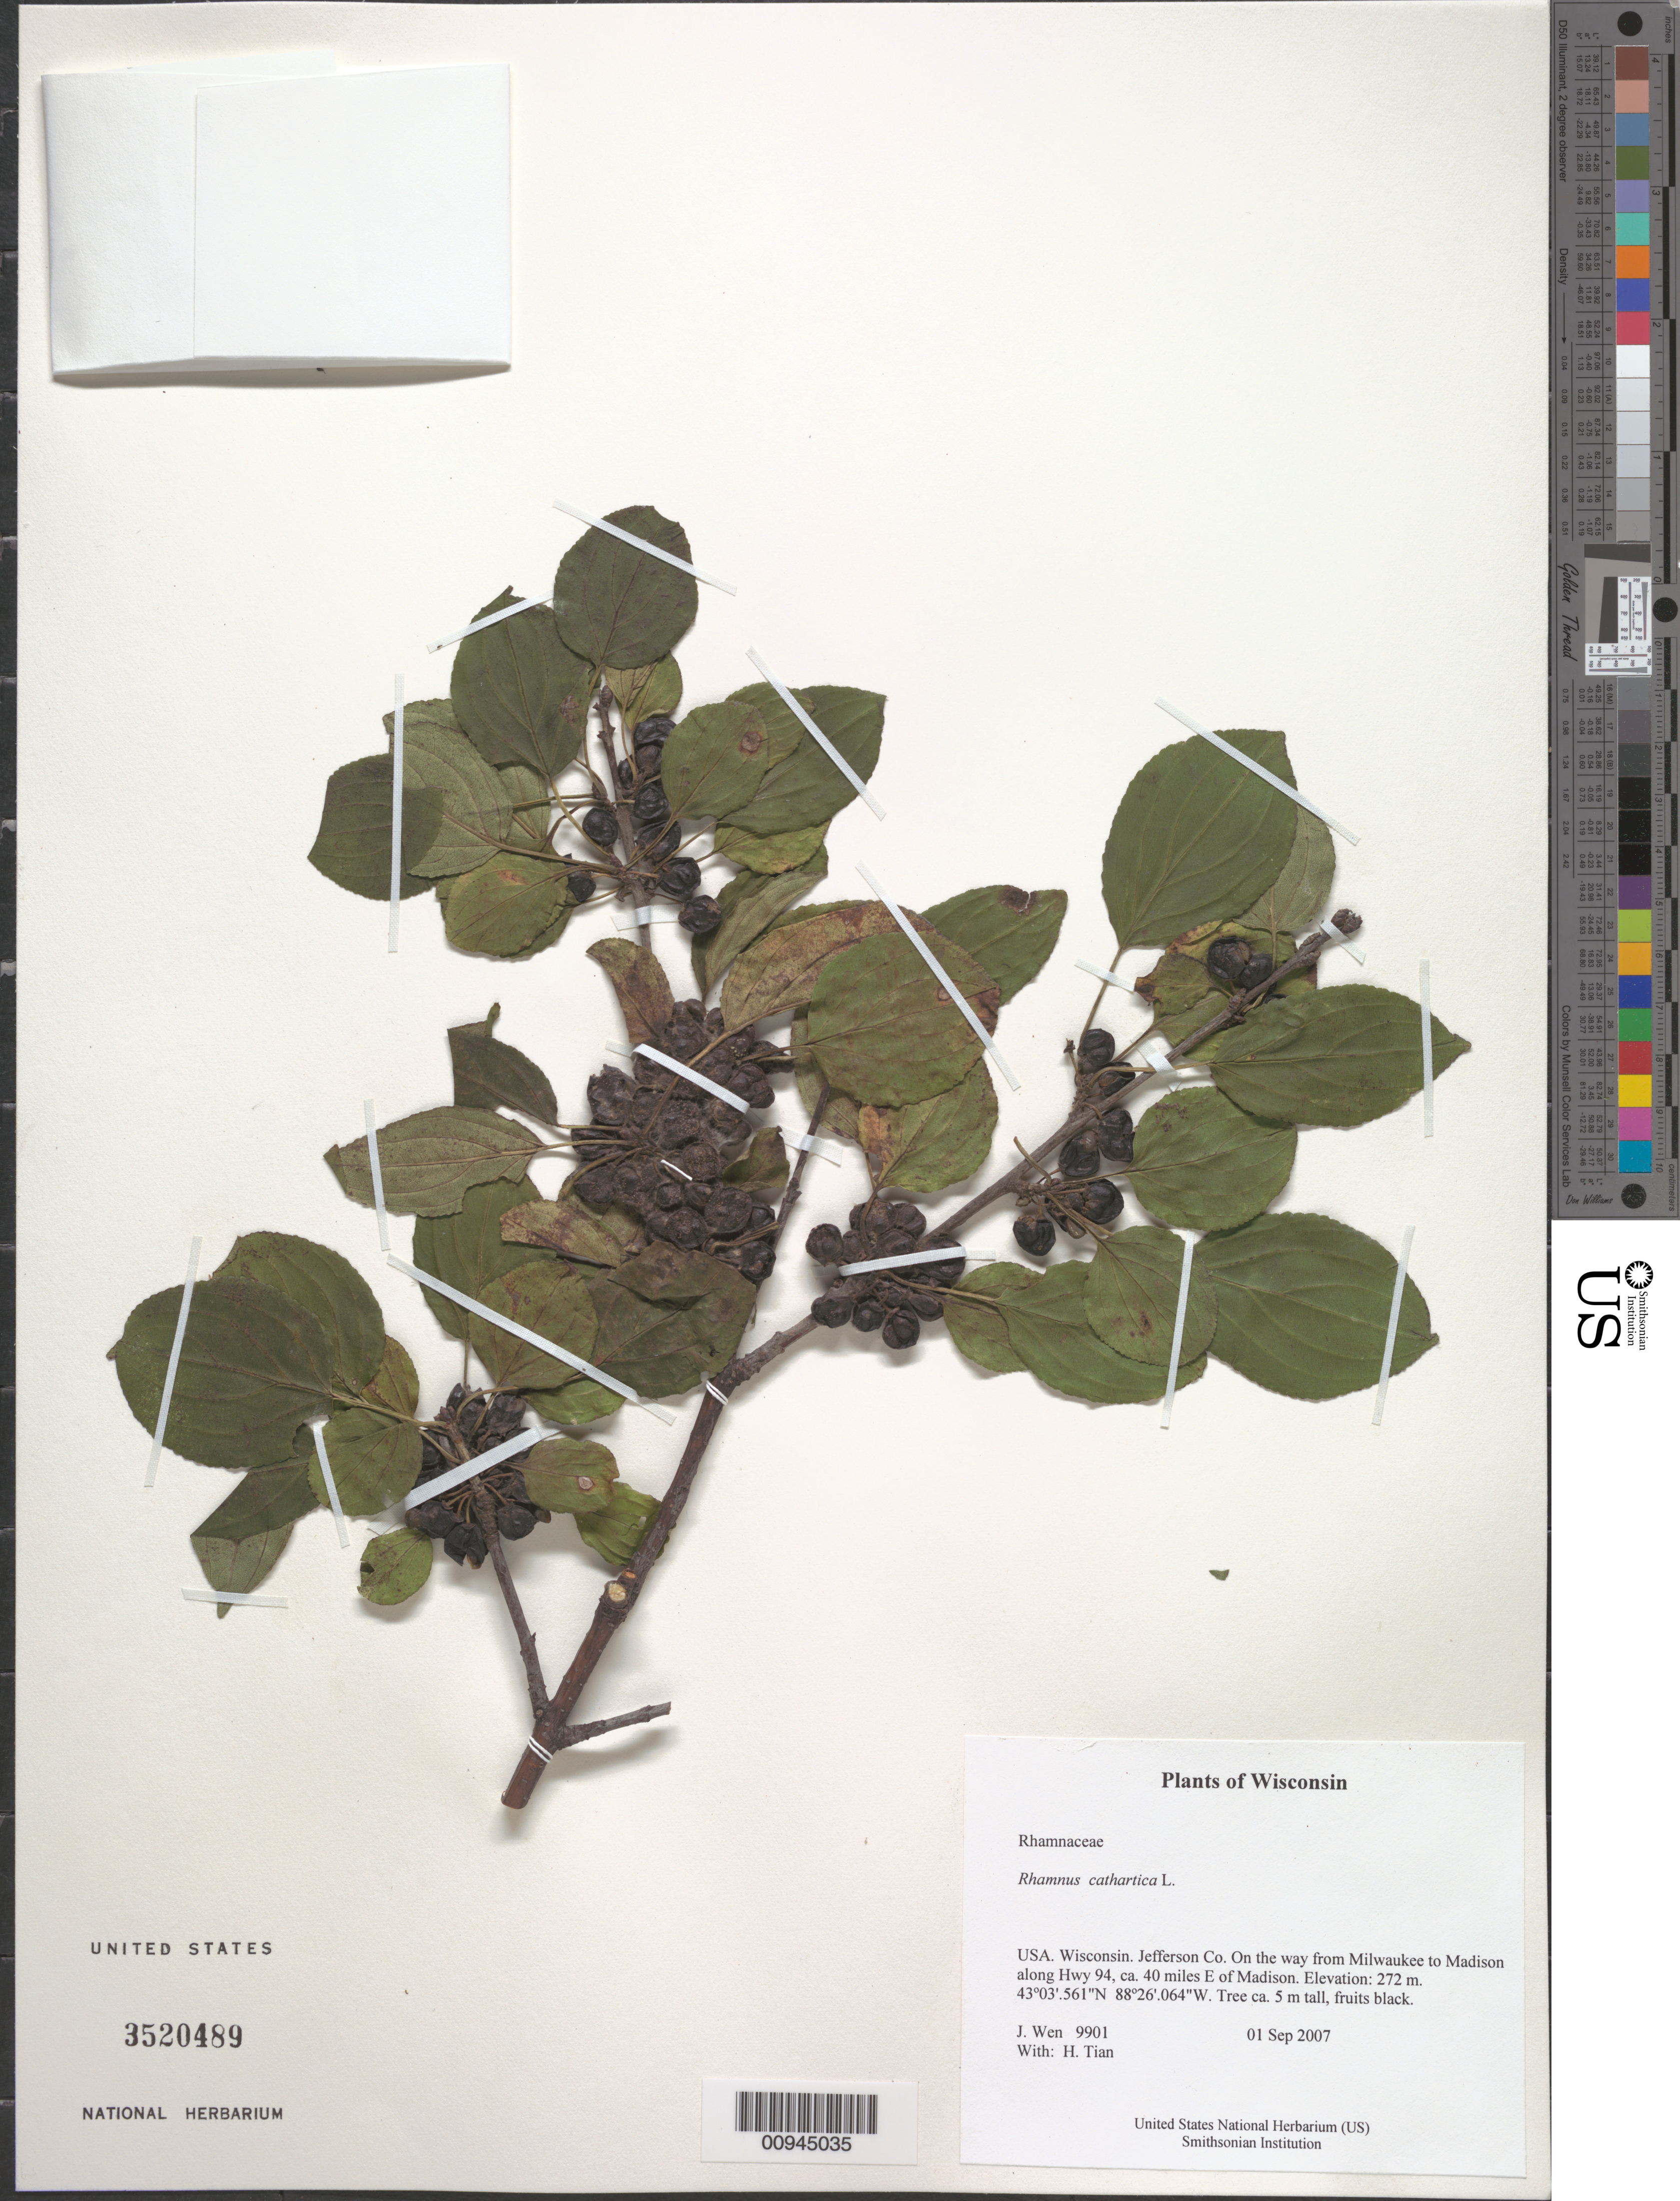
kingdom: Plantae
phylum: Tracheophyta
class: Magnoliopsida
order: Rosales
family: Rhamnaceae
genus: Rhamnus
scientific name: Rhamnus cathartica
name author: L.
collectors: J. Wen & H. Tian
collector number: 9901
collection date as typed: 01 Sep 2007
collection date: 2007-09-01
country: United States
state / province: Wisconsin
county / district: Jefferson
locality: On the way from Milwaukee to Madison along Hwy 94, ca. 40 miles E of Madison.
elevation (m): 272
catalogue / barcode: US 3520489